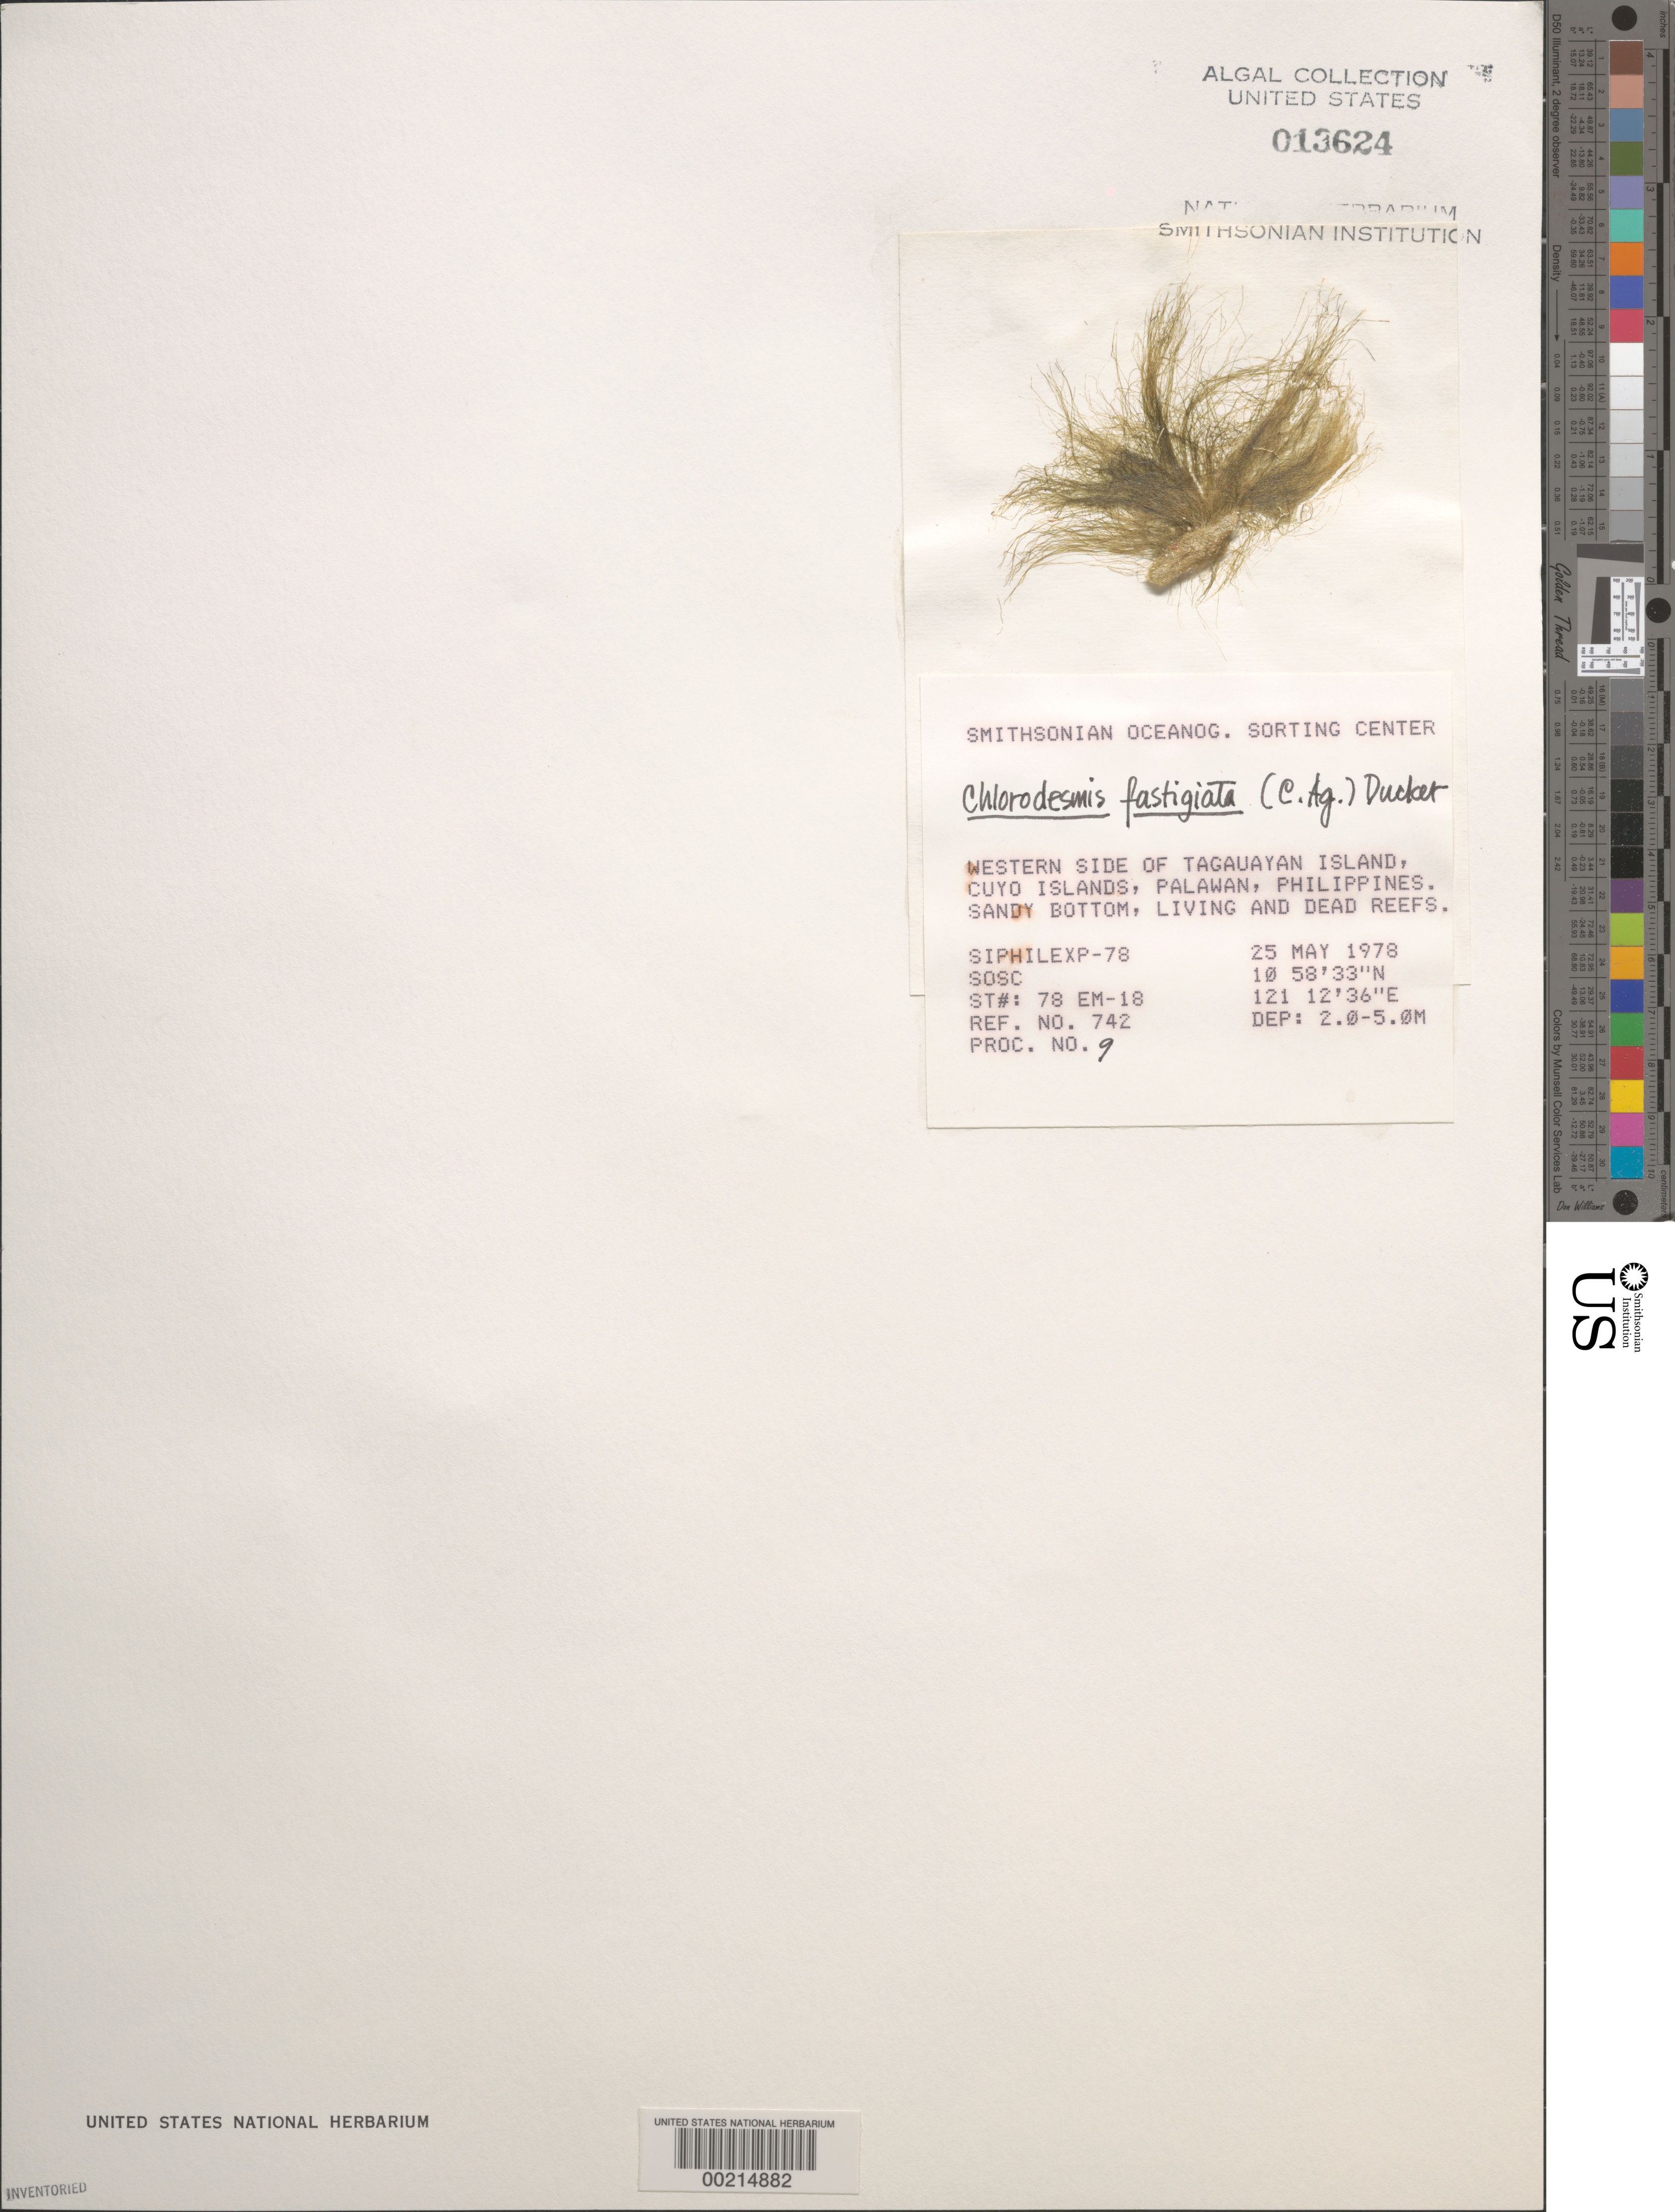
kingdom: Plantae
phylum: Chlorophyta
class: Ulvophyceae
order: Bryopsidales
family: Udoteaceae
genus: Chlorodesmis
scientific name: Chlorodesmis fastigiata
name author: (C. Agardh) S.C. Ducker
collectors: SOSC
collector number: Station 78 Em-18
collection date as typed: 25 May 1978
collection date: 1978-05-25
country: Philippines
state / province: Mimaropa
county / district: Palawan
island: Tagauayan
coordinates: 10 58' 33" N, 121 12' 36" E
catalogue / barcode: US 13624